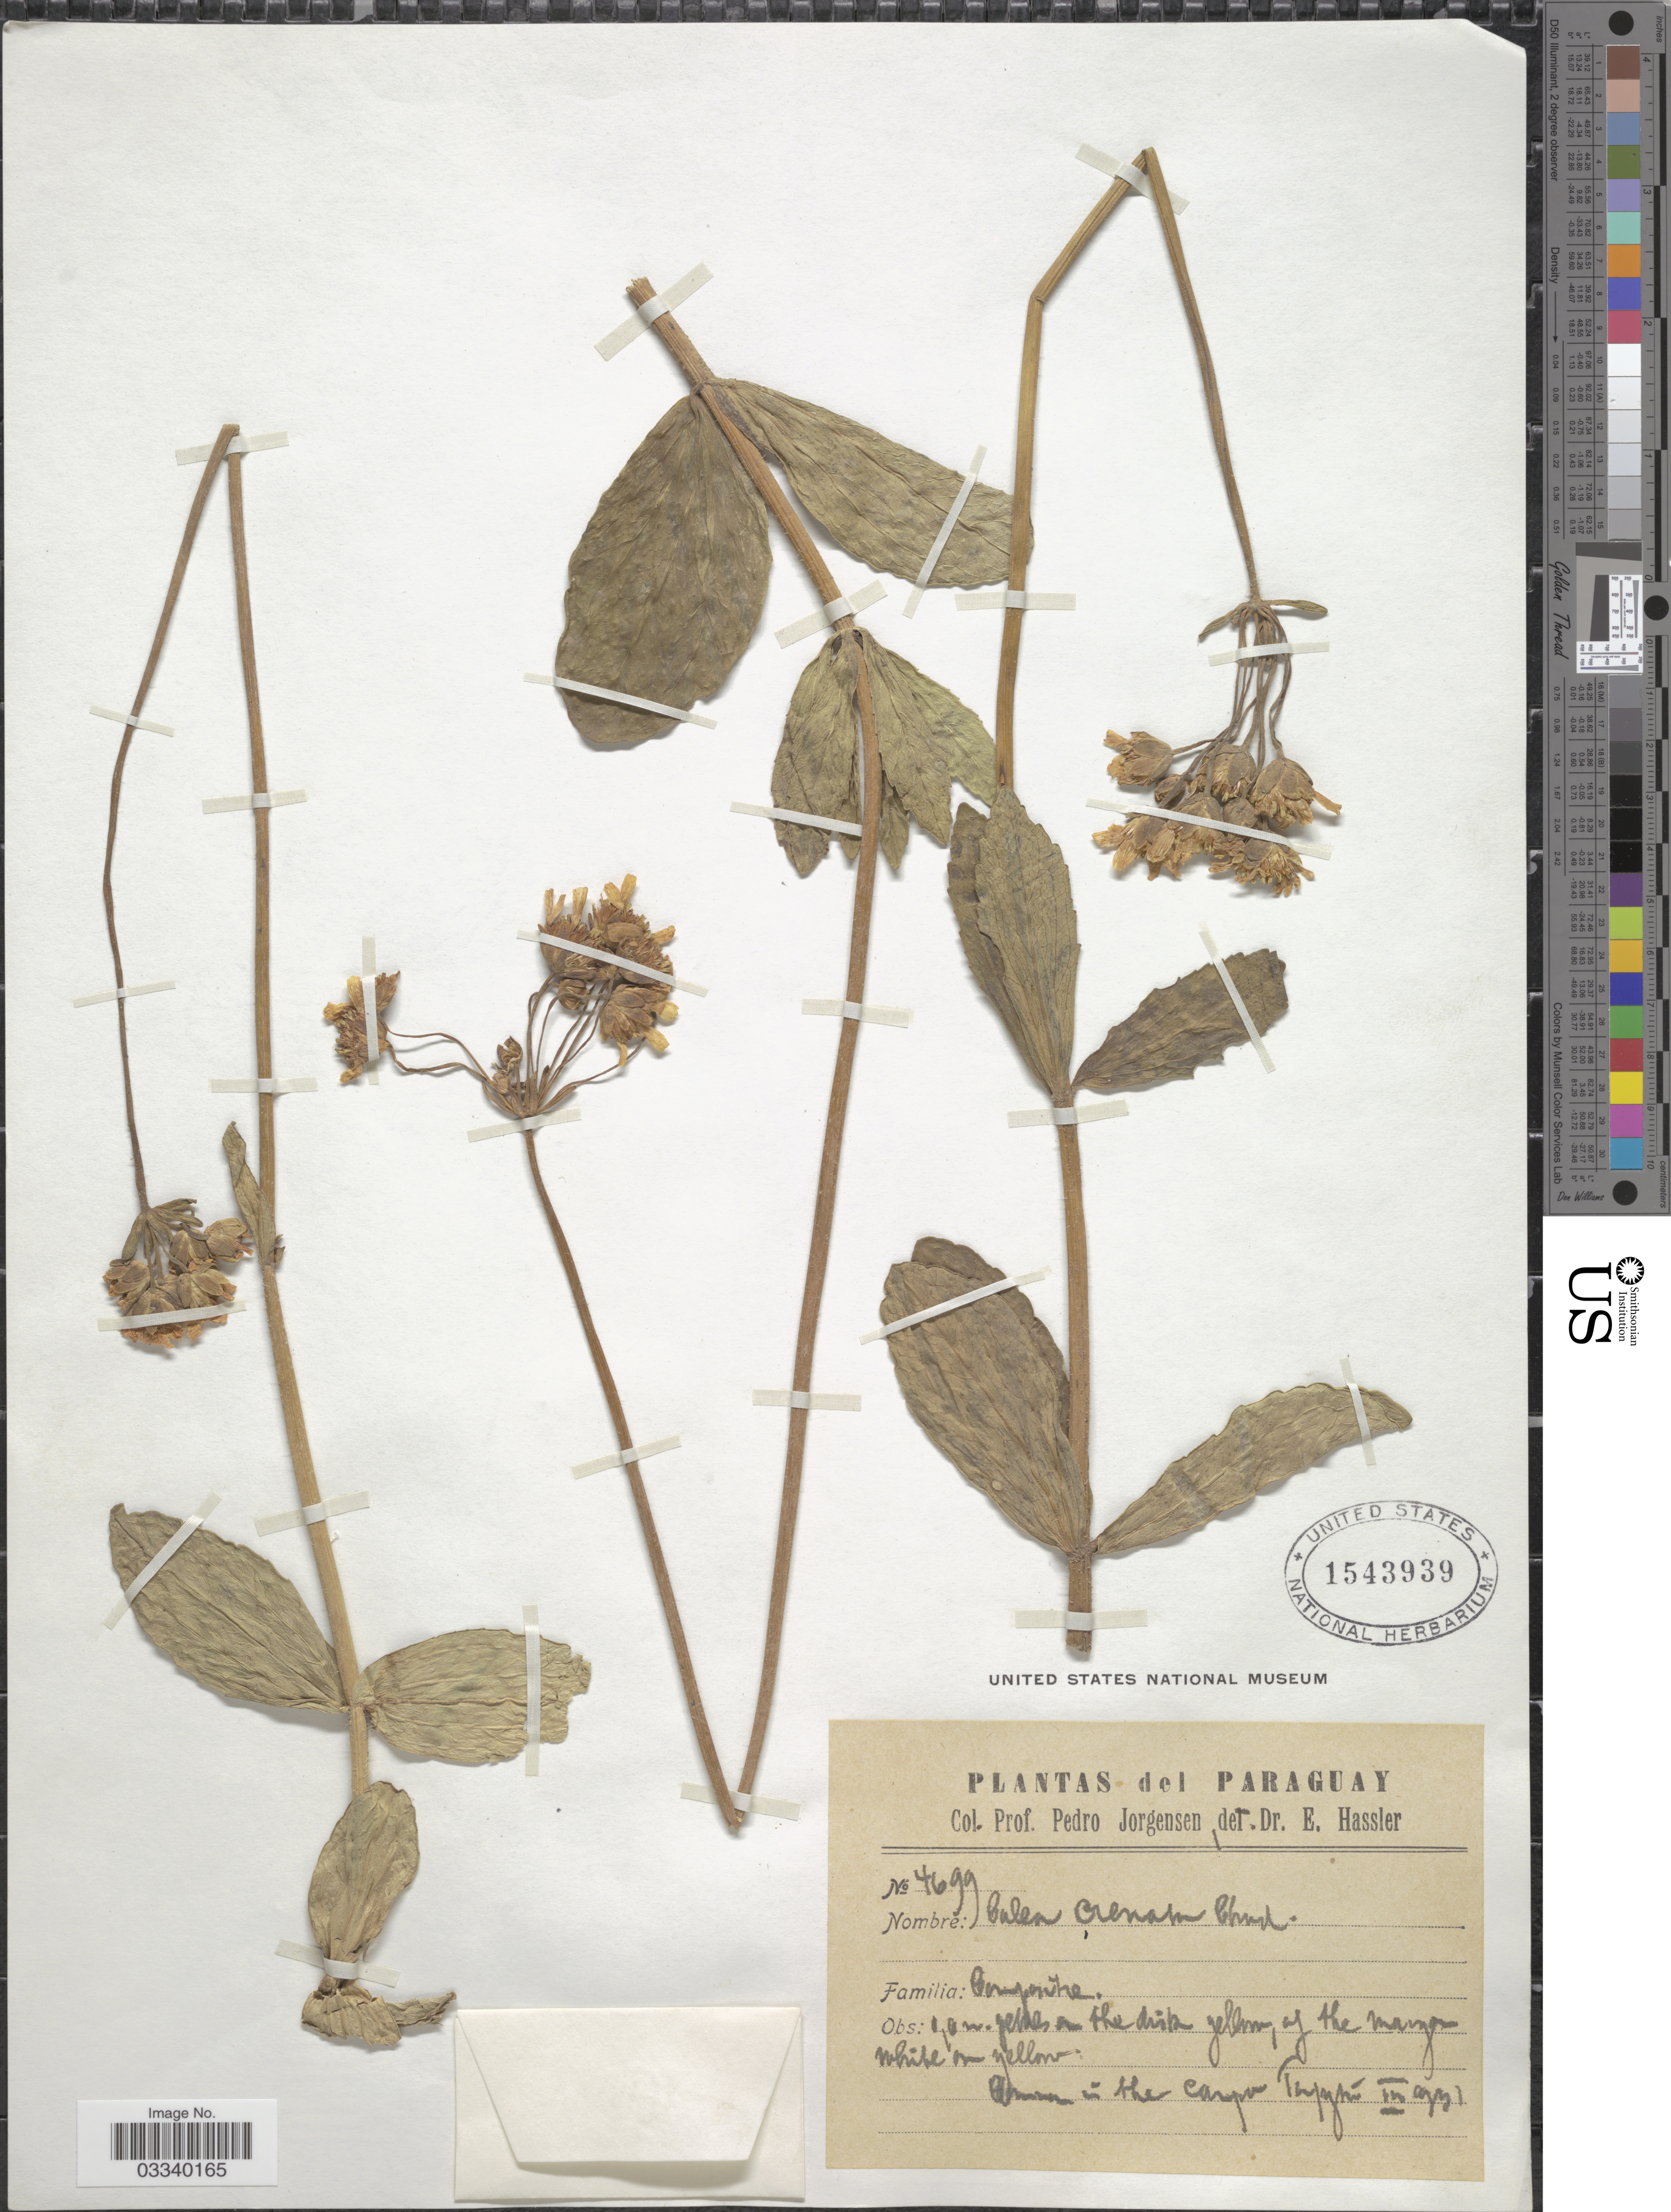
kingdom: Plantae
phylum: Tracheophyta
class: Magnoliopsida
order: Asterales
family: Asteraceae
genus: Calea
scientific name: Calea cymosa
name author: Less.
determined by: Bueno, Vinicius Resende, (ICN), Universidade Federal do Rio Grande do Sul (BRAZIL)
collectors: P. Jörgensen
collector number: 4699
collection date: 1931-03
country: Paraguay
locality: Common in the campo Tapytá.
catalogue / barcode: US 1543939